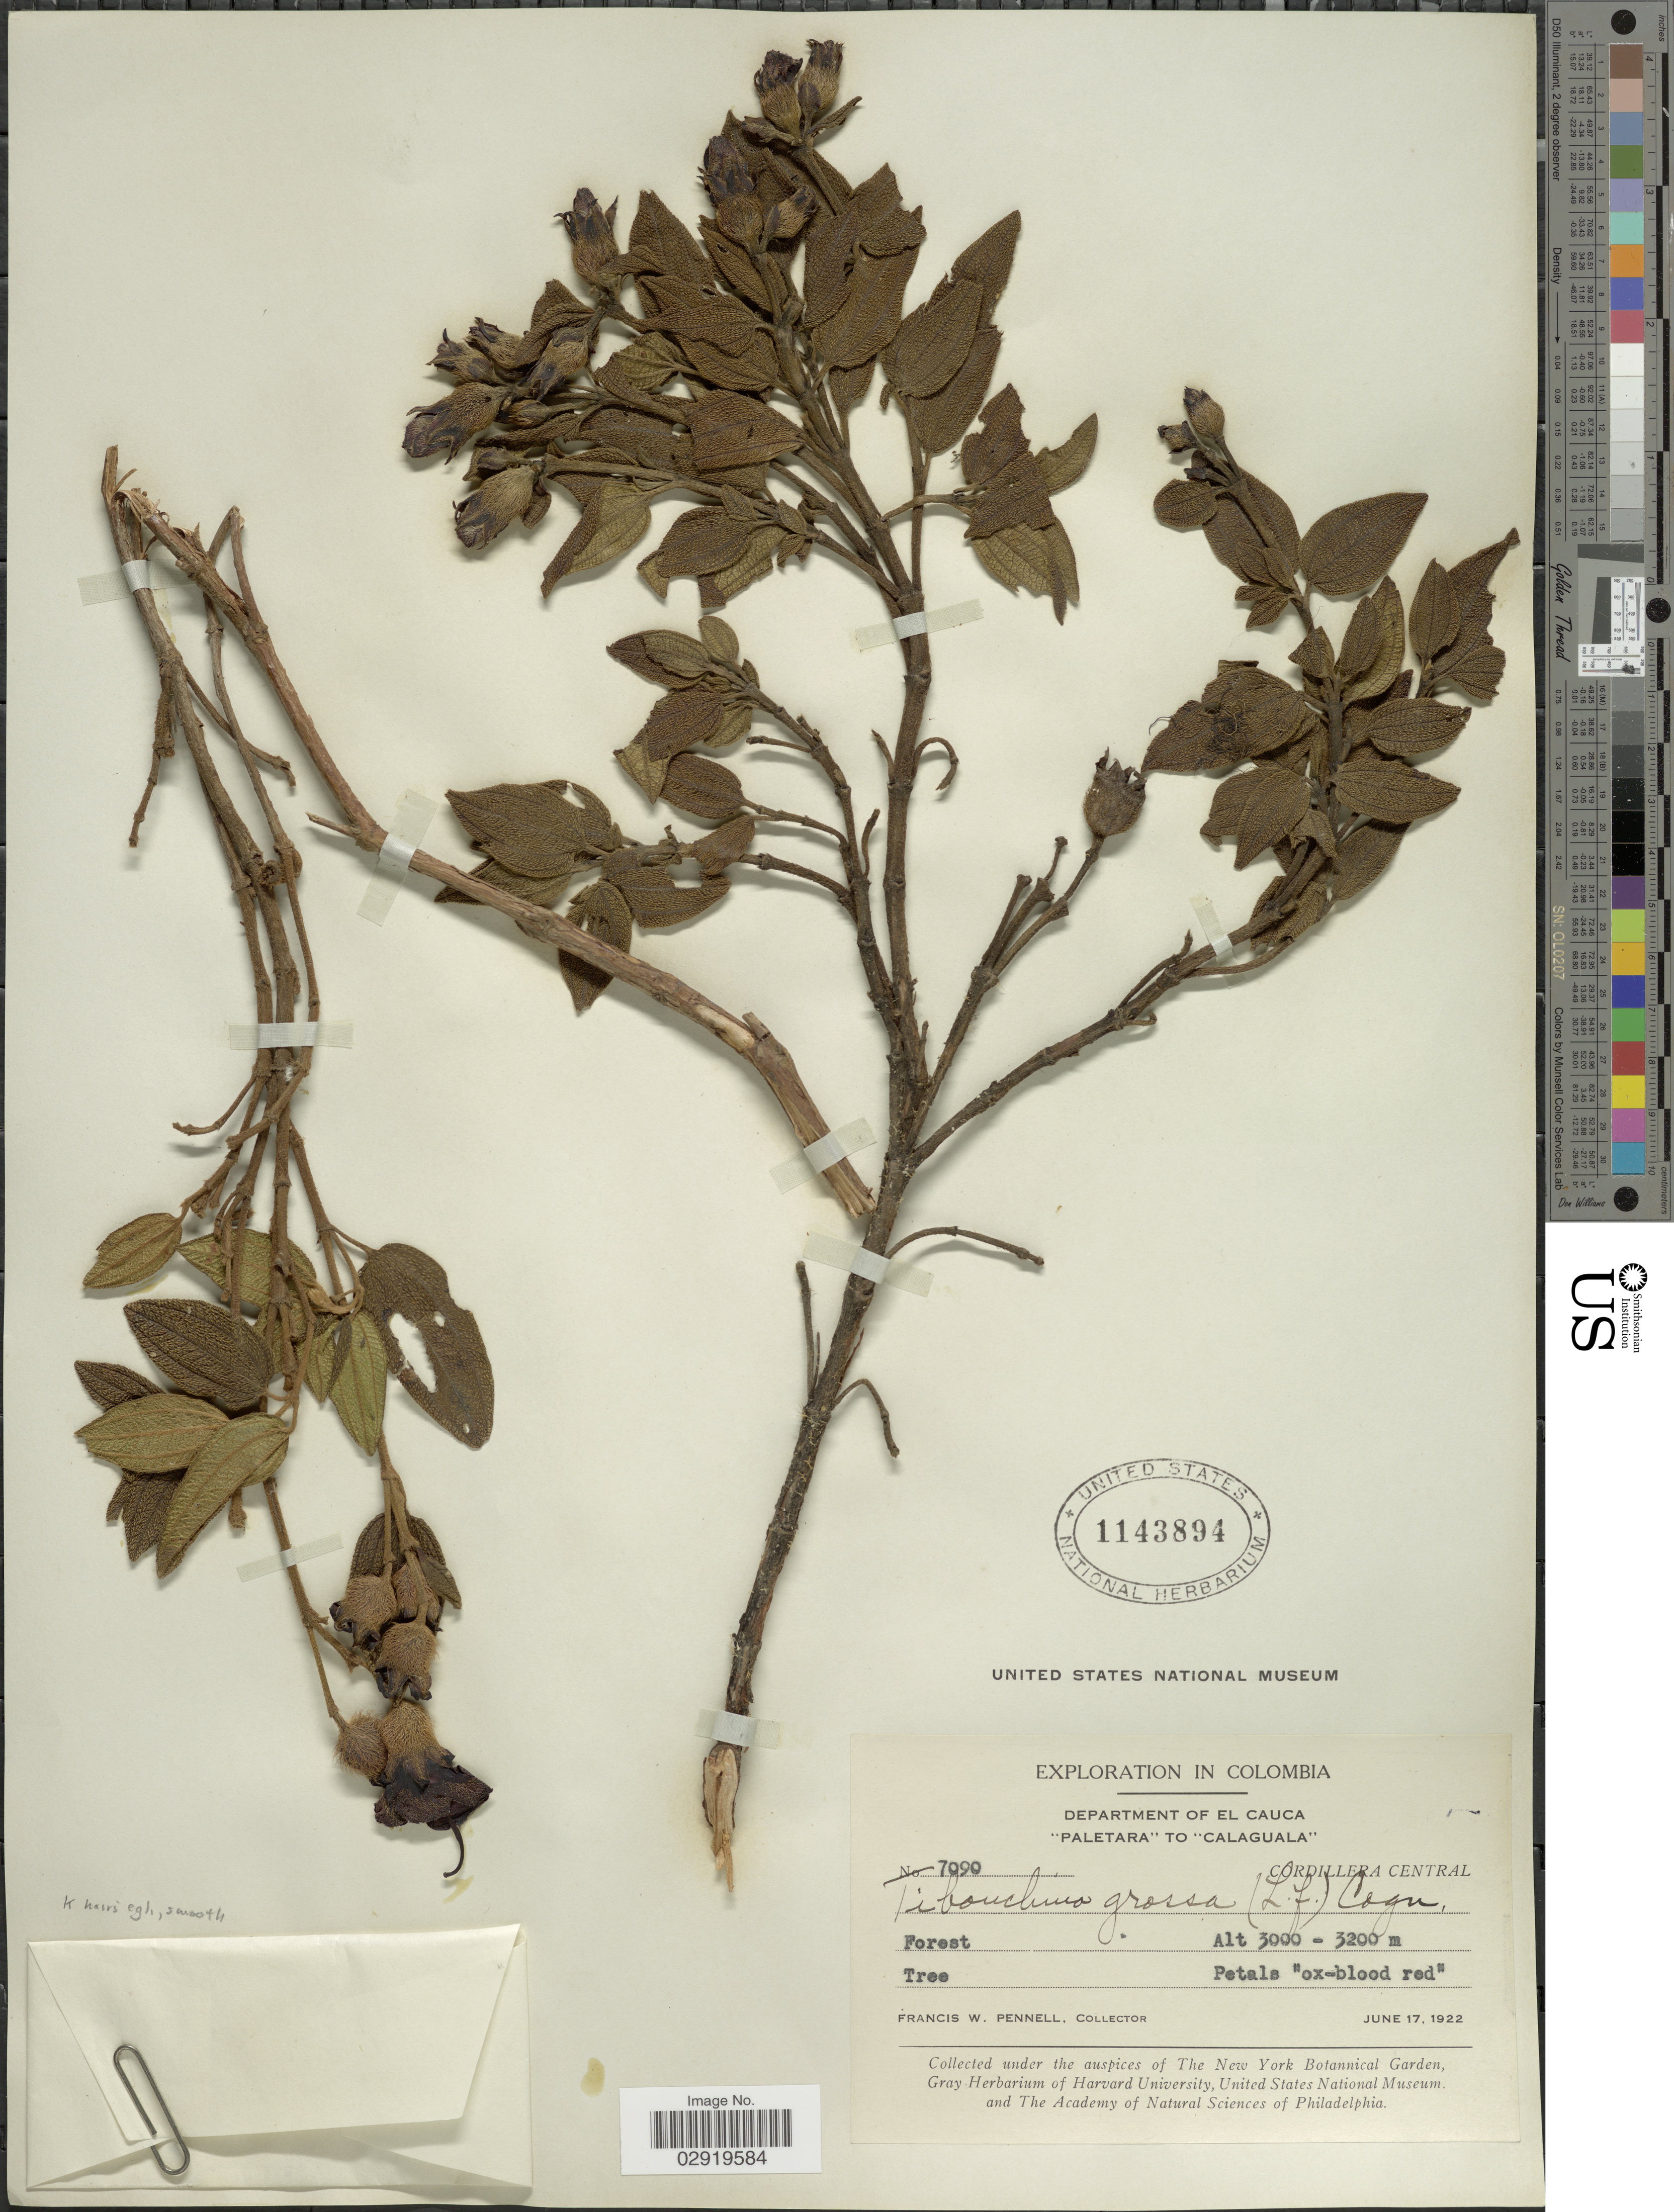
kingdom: Plantae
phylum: Tracheophyta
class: Magnoliopsida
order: Myrtales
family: Melastomataceae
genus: Chaetogastra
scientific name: Chaetogastra grossa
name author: (L. f.) P.J.F. Guim. & Michelang.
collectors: F. W. Pennell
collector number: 7090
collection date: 1922-06-17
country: Colombia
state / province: Cauca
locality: Department of El Cauca. "Paletara" to "Calaguala". Cordillera Central.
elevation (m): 3000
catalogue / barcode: US 1143894